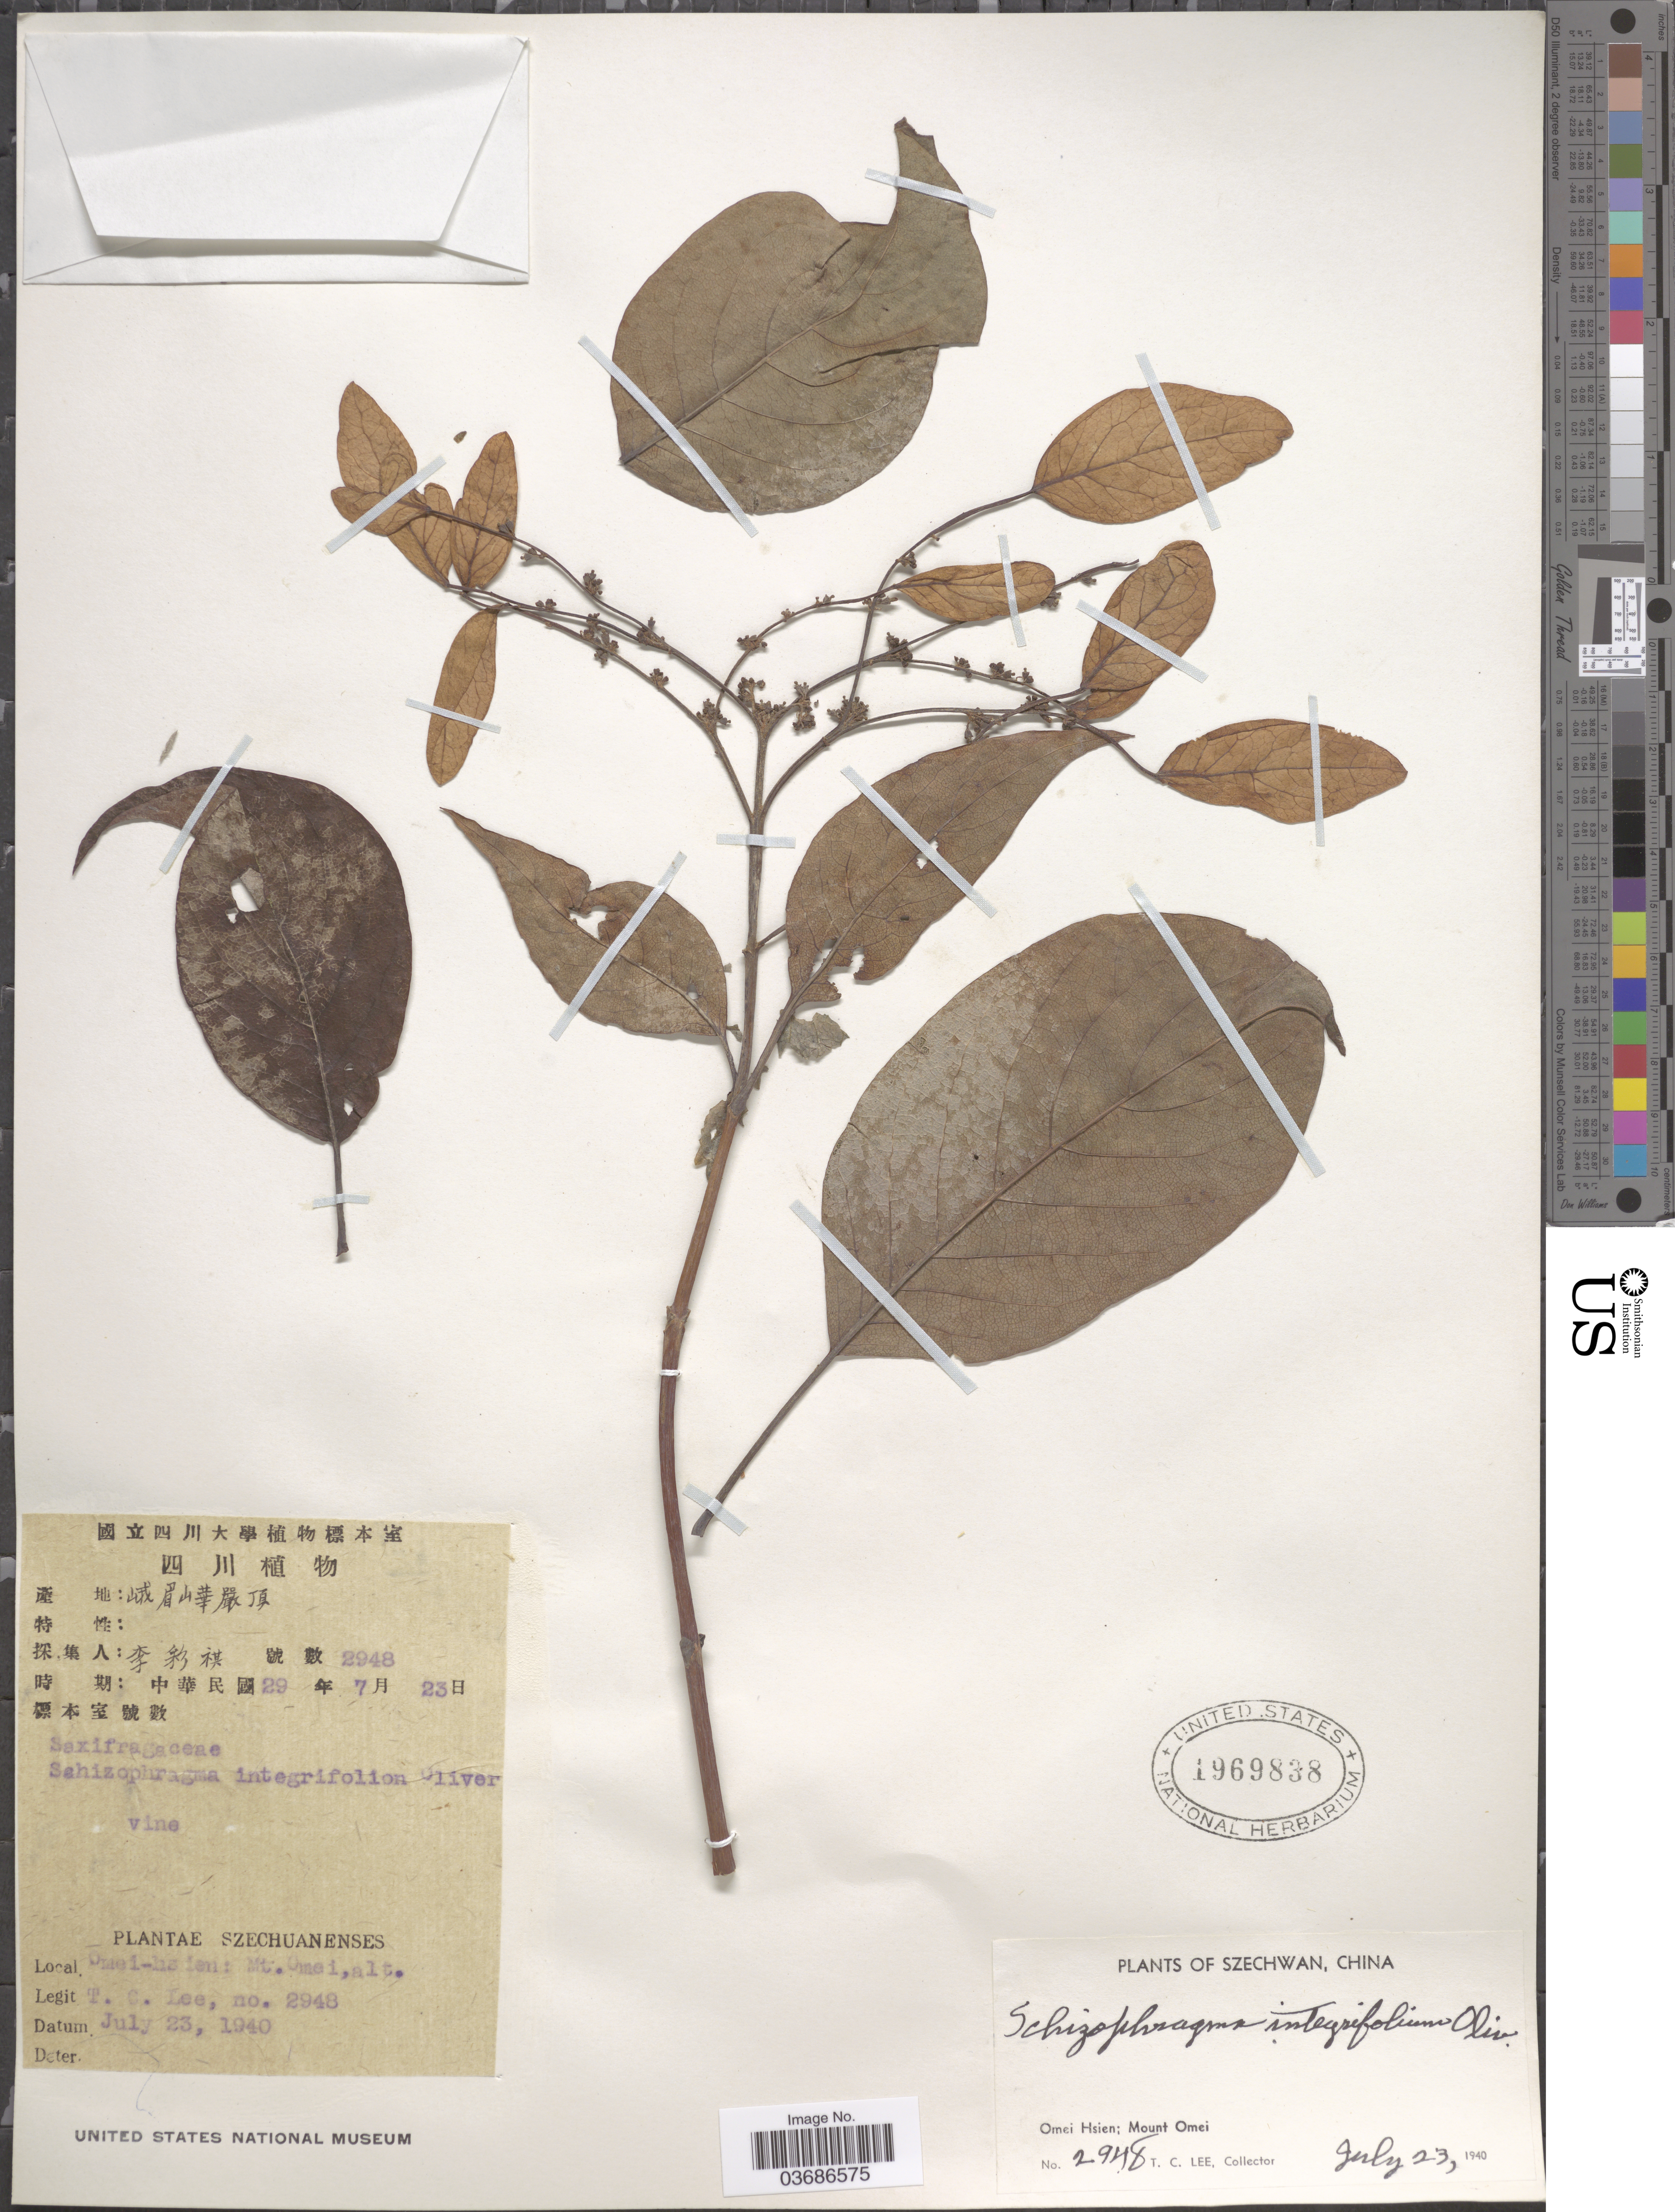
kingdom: Plantae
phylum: Tracheophyta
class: Magnoliopsida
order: Cornales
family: Hydrangeaceae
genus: Hydrangea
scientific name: Hydrangea ampla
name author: (Chun) Y. De Smet & Granados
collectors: T. Lee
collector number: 2948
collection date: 1940-07-23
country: China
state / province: Sichuan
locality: Szechwan. Omei Hsien; Mount Omei.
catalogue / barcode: US 1969838